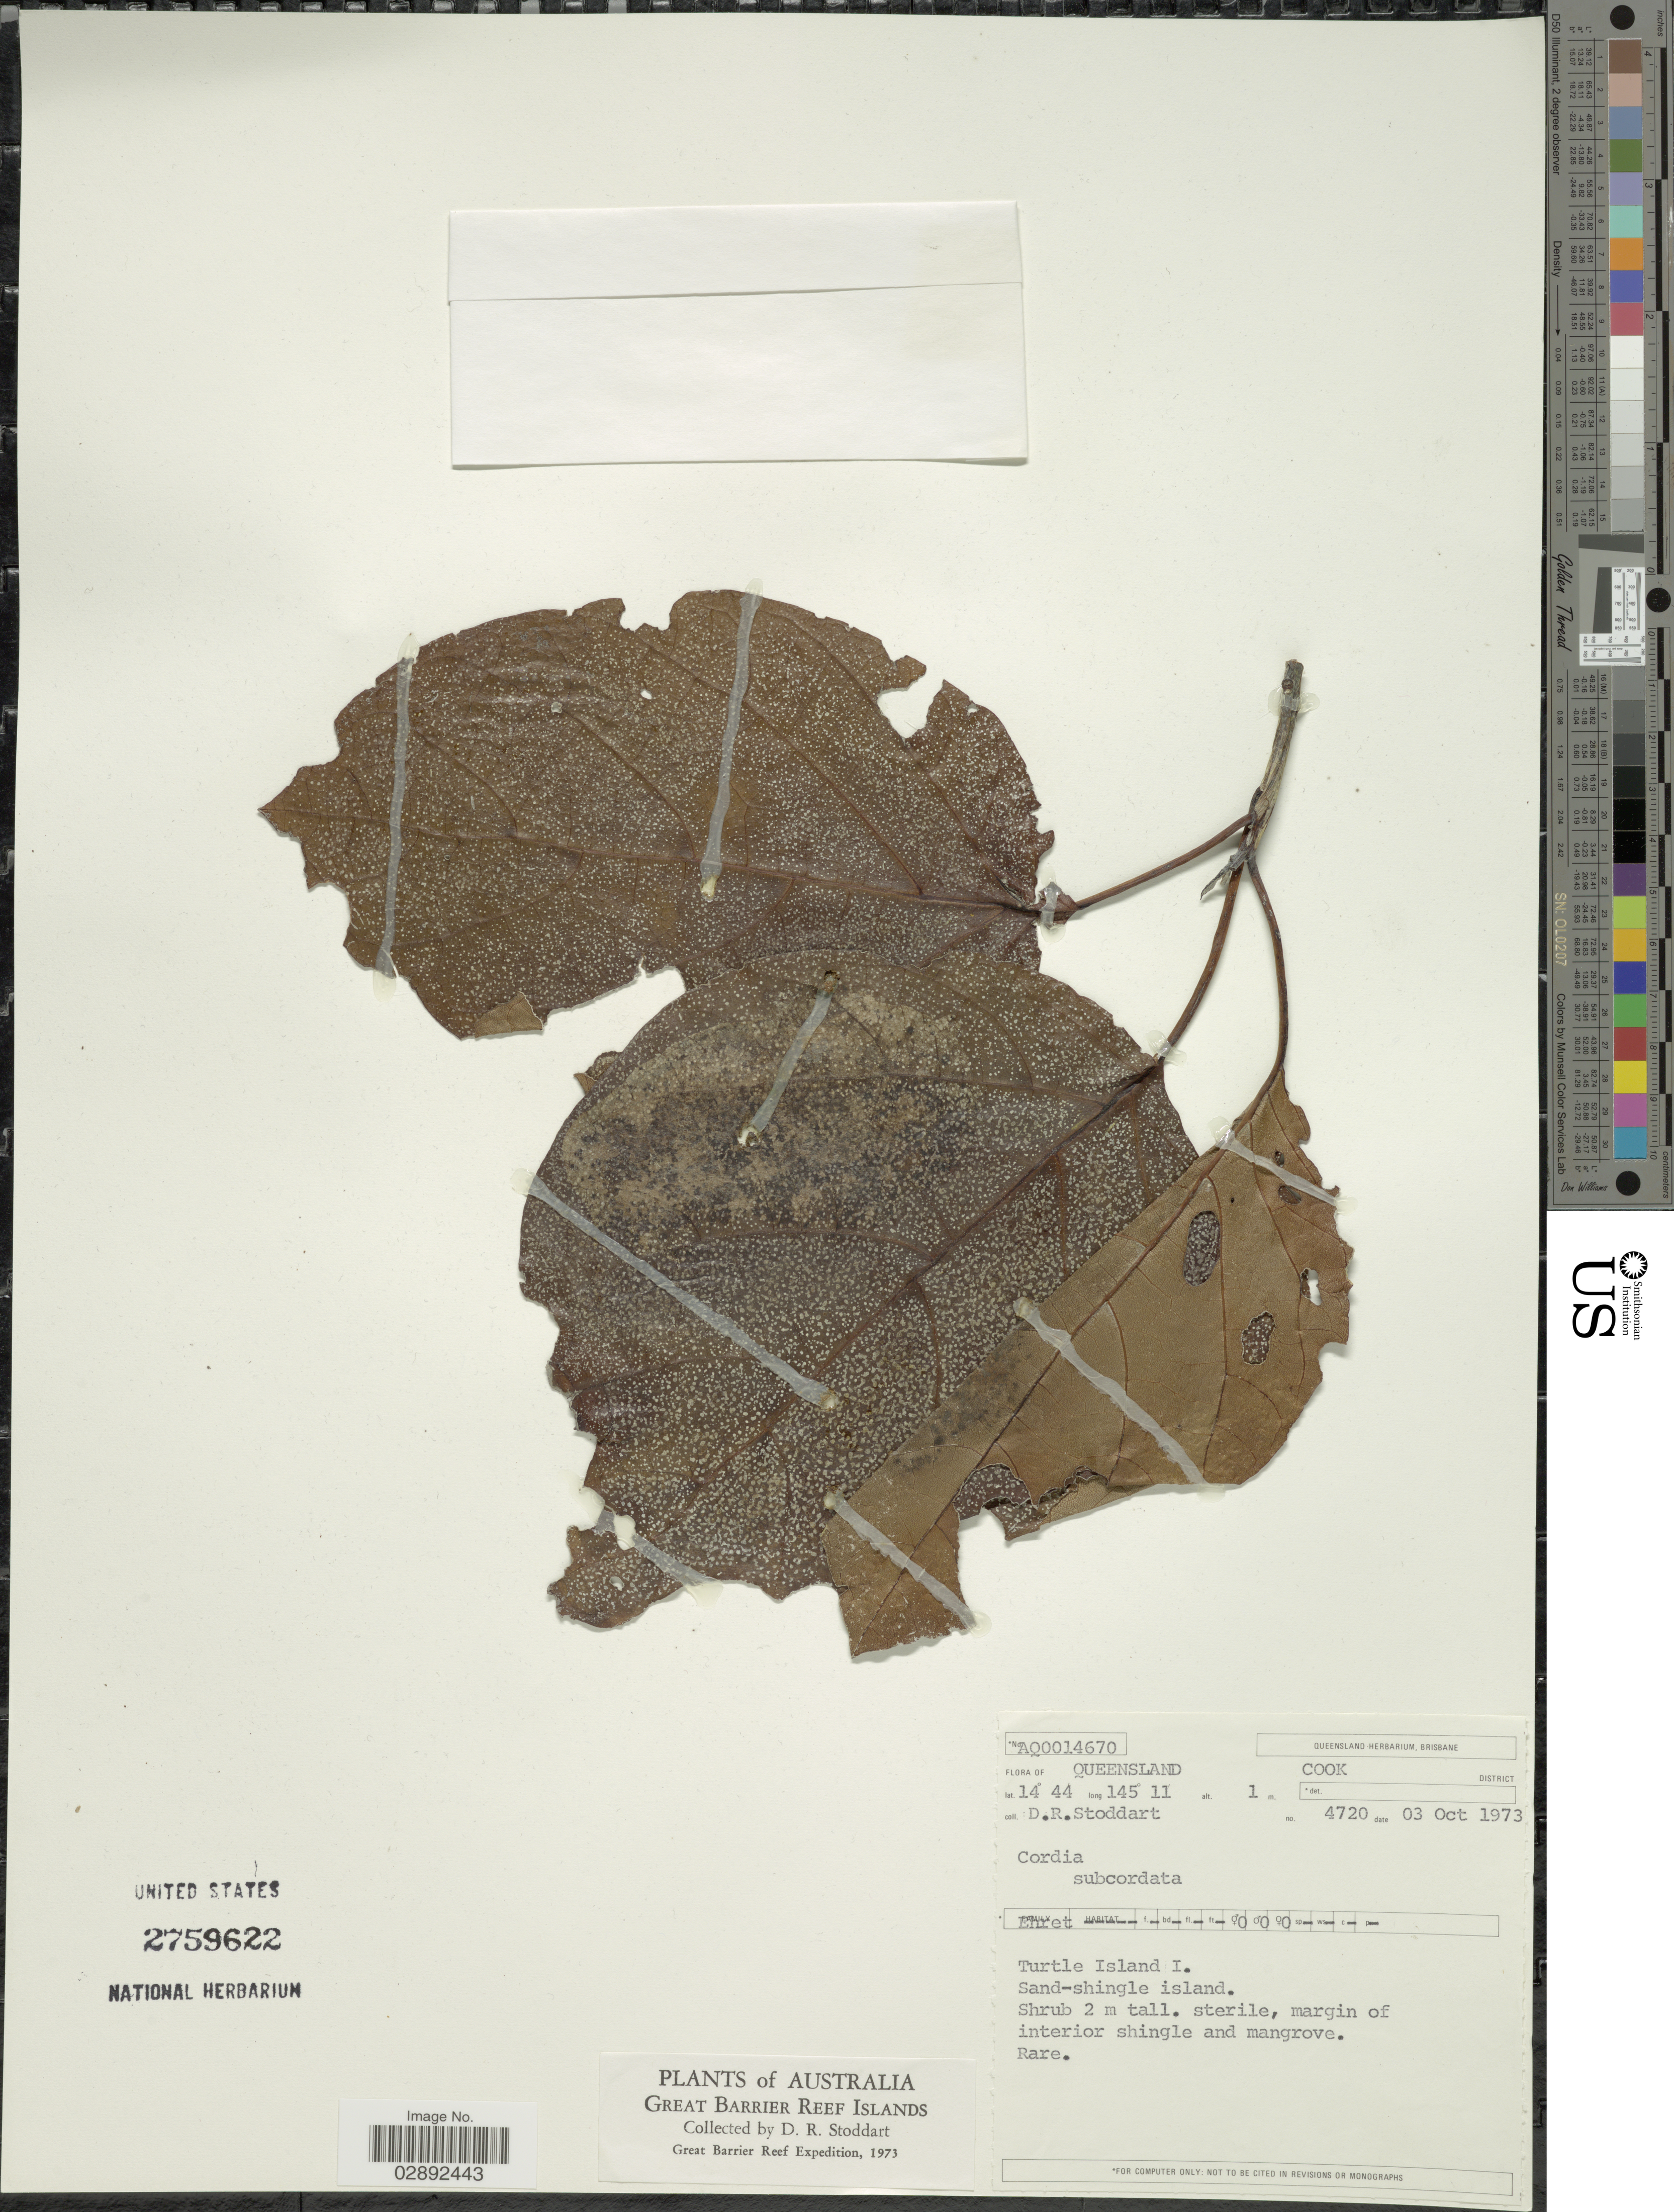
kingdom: Plantae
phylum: Tracheophyta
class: Magnoliopsida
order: Boraginales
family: Cordiaceae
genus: Cordia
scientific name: Cordia subcordata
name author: Lam.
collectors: D. R. Stoddart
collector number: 4720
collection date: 1973-10-03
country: Australia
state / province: Queensland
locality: Cook District. Turtle Island I.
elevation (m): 1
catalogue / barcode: US 2759622